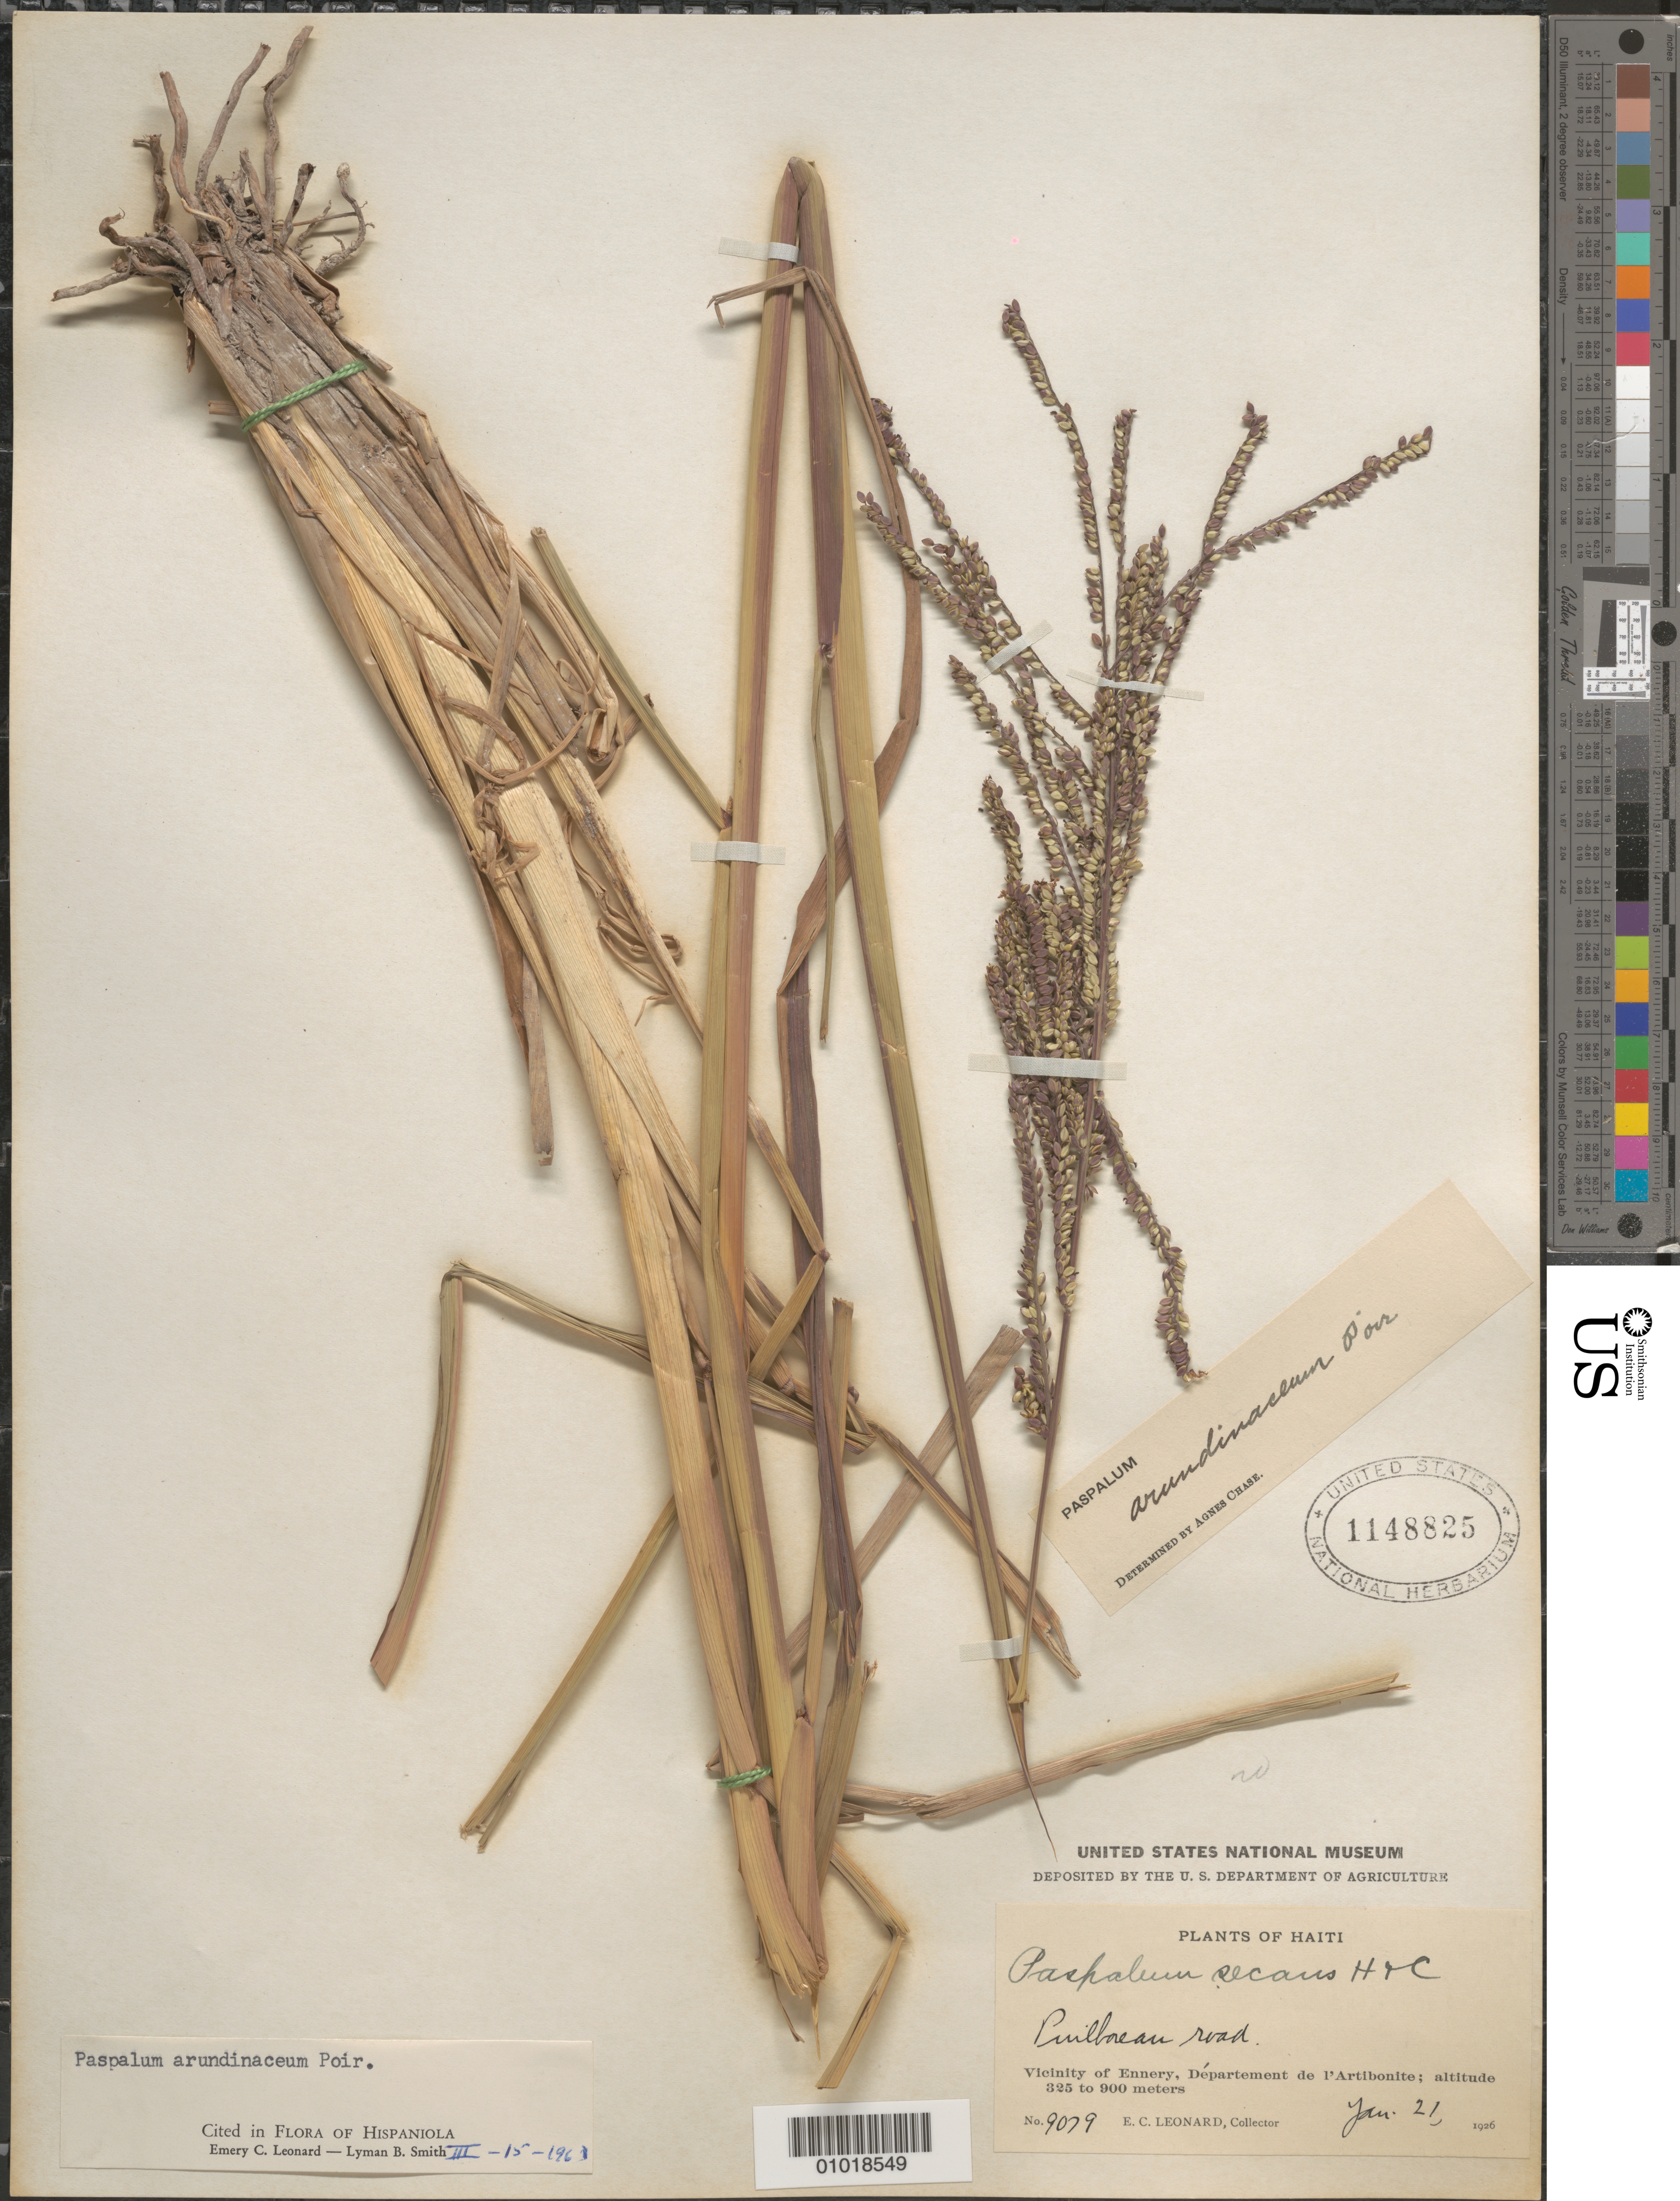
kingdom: Plantae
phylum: Tracheophyta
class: Liliopsida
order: Poales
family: Poaceae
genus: Paspalum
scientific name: Paspalum arundinaceum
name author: Poir.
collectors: E. C. Leonard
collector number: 9079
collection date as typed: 21 Jan 1926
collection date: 1926-01-21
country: Haiti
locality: Puilboreau road, Vicinity of Ennery, Dept. de l'Artibonite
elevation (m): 325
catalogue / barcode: US 1148825